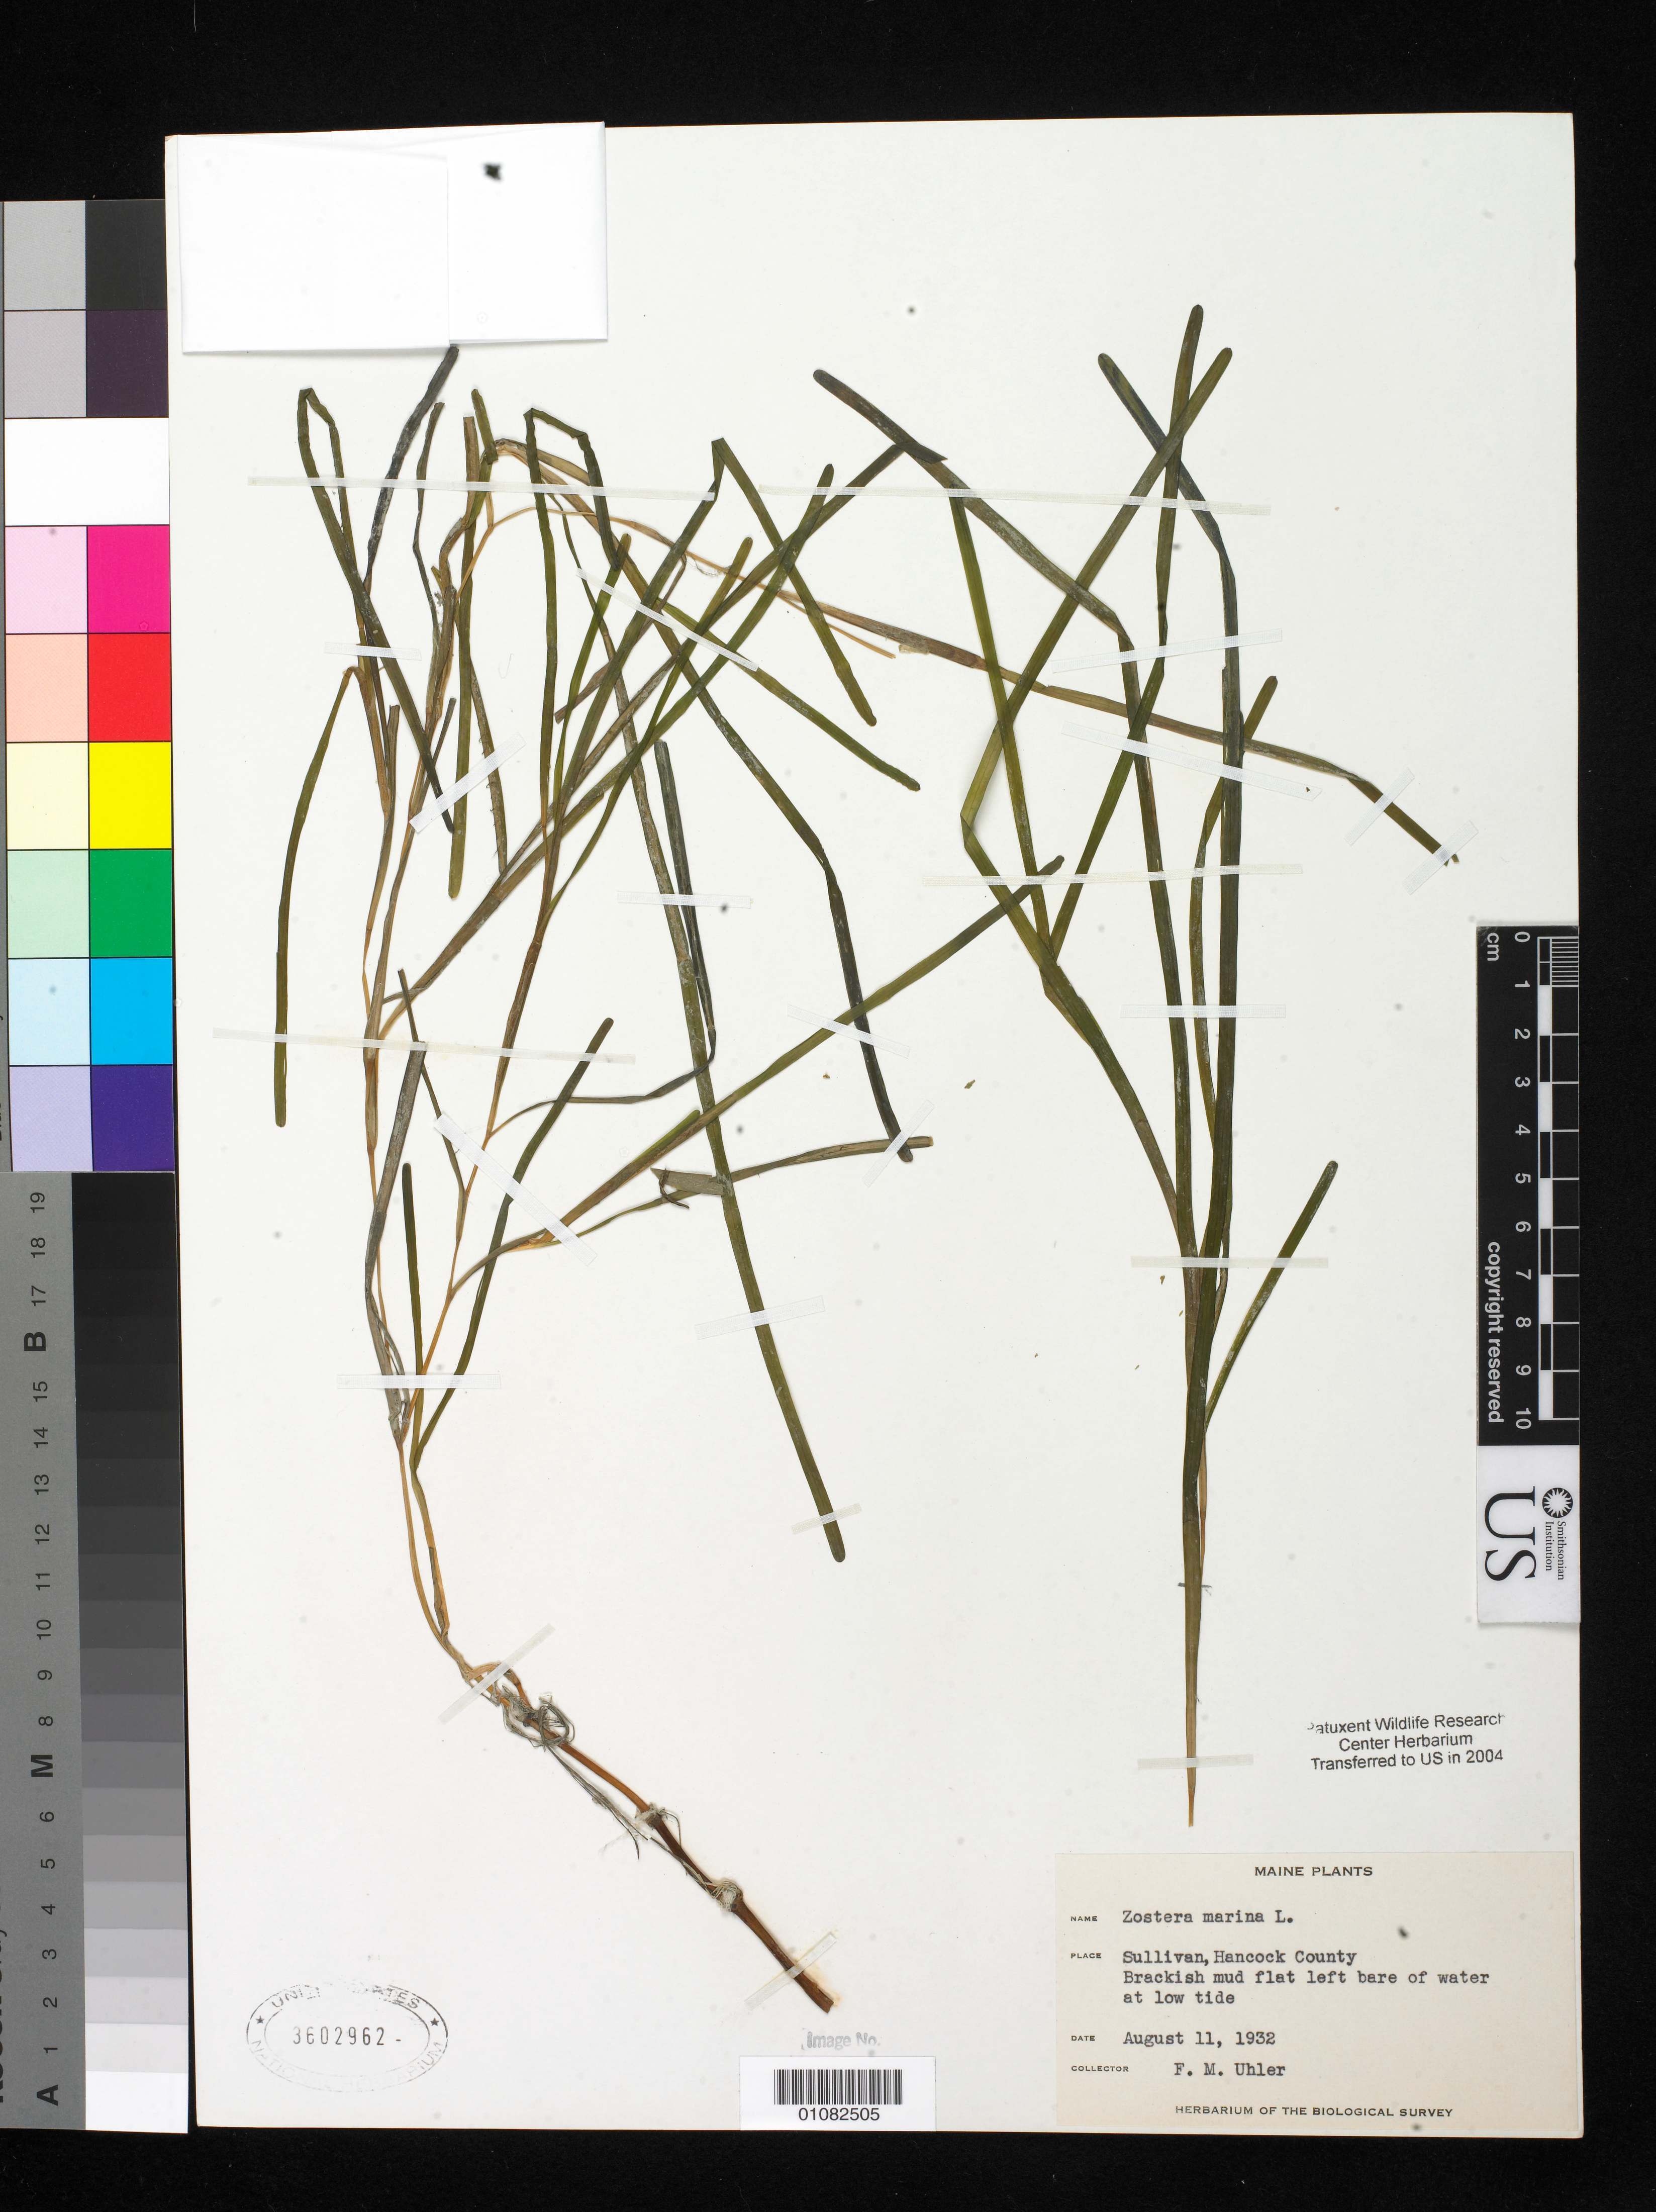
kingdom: Plantae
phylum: Tracheophyta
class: Liliopsida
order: Alismatales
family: Zosteraceae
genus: Zostera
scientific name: Zostera marina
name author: L.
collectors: F. Uhler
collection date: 1932-08-11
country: United States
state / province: Maine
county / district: Hancock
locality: Sullivan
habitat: Brackish mud flat left bare of water at low tide.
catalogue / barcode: US 3602962